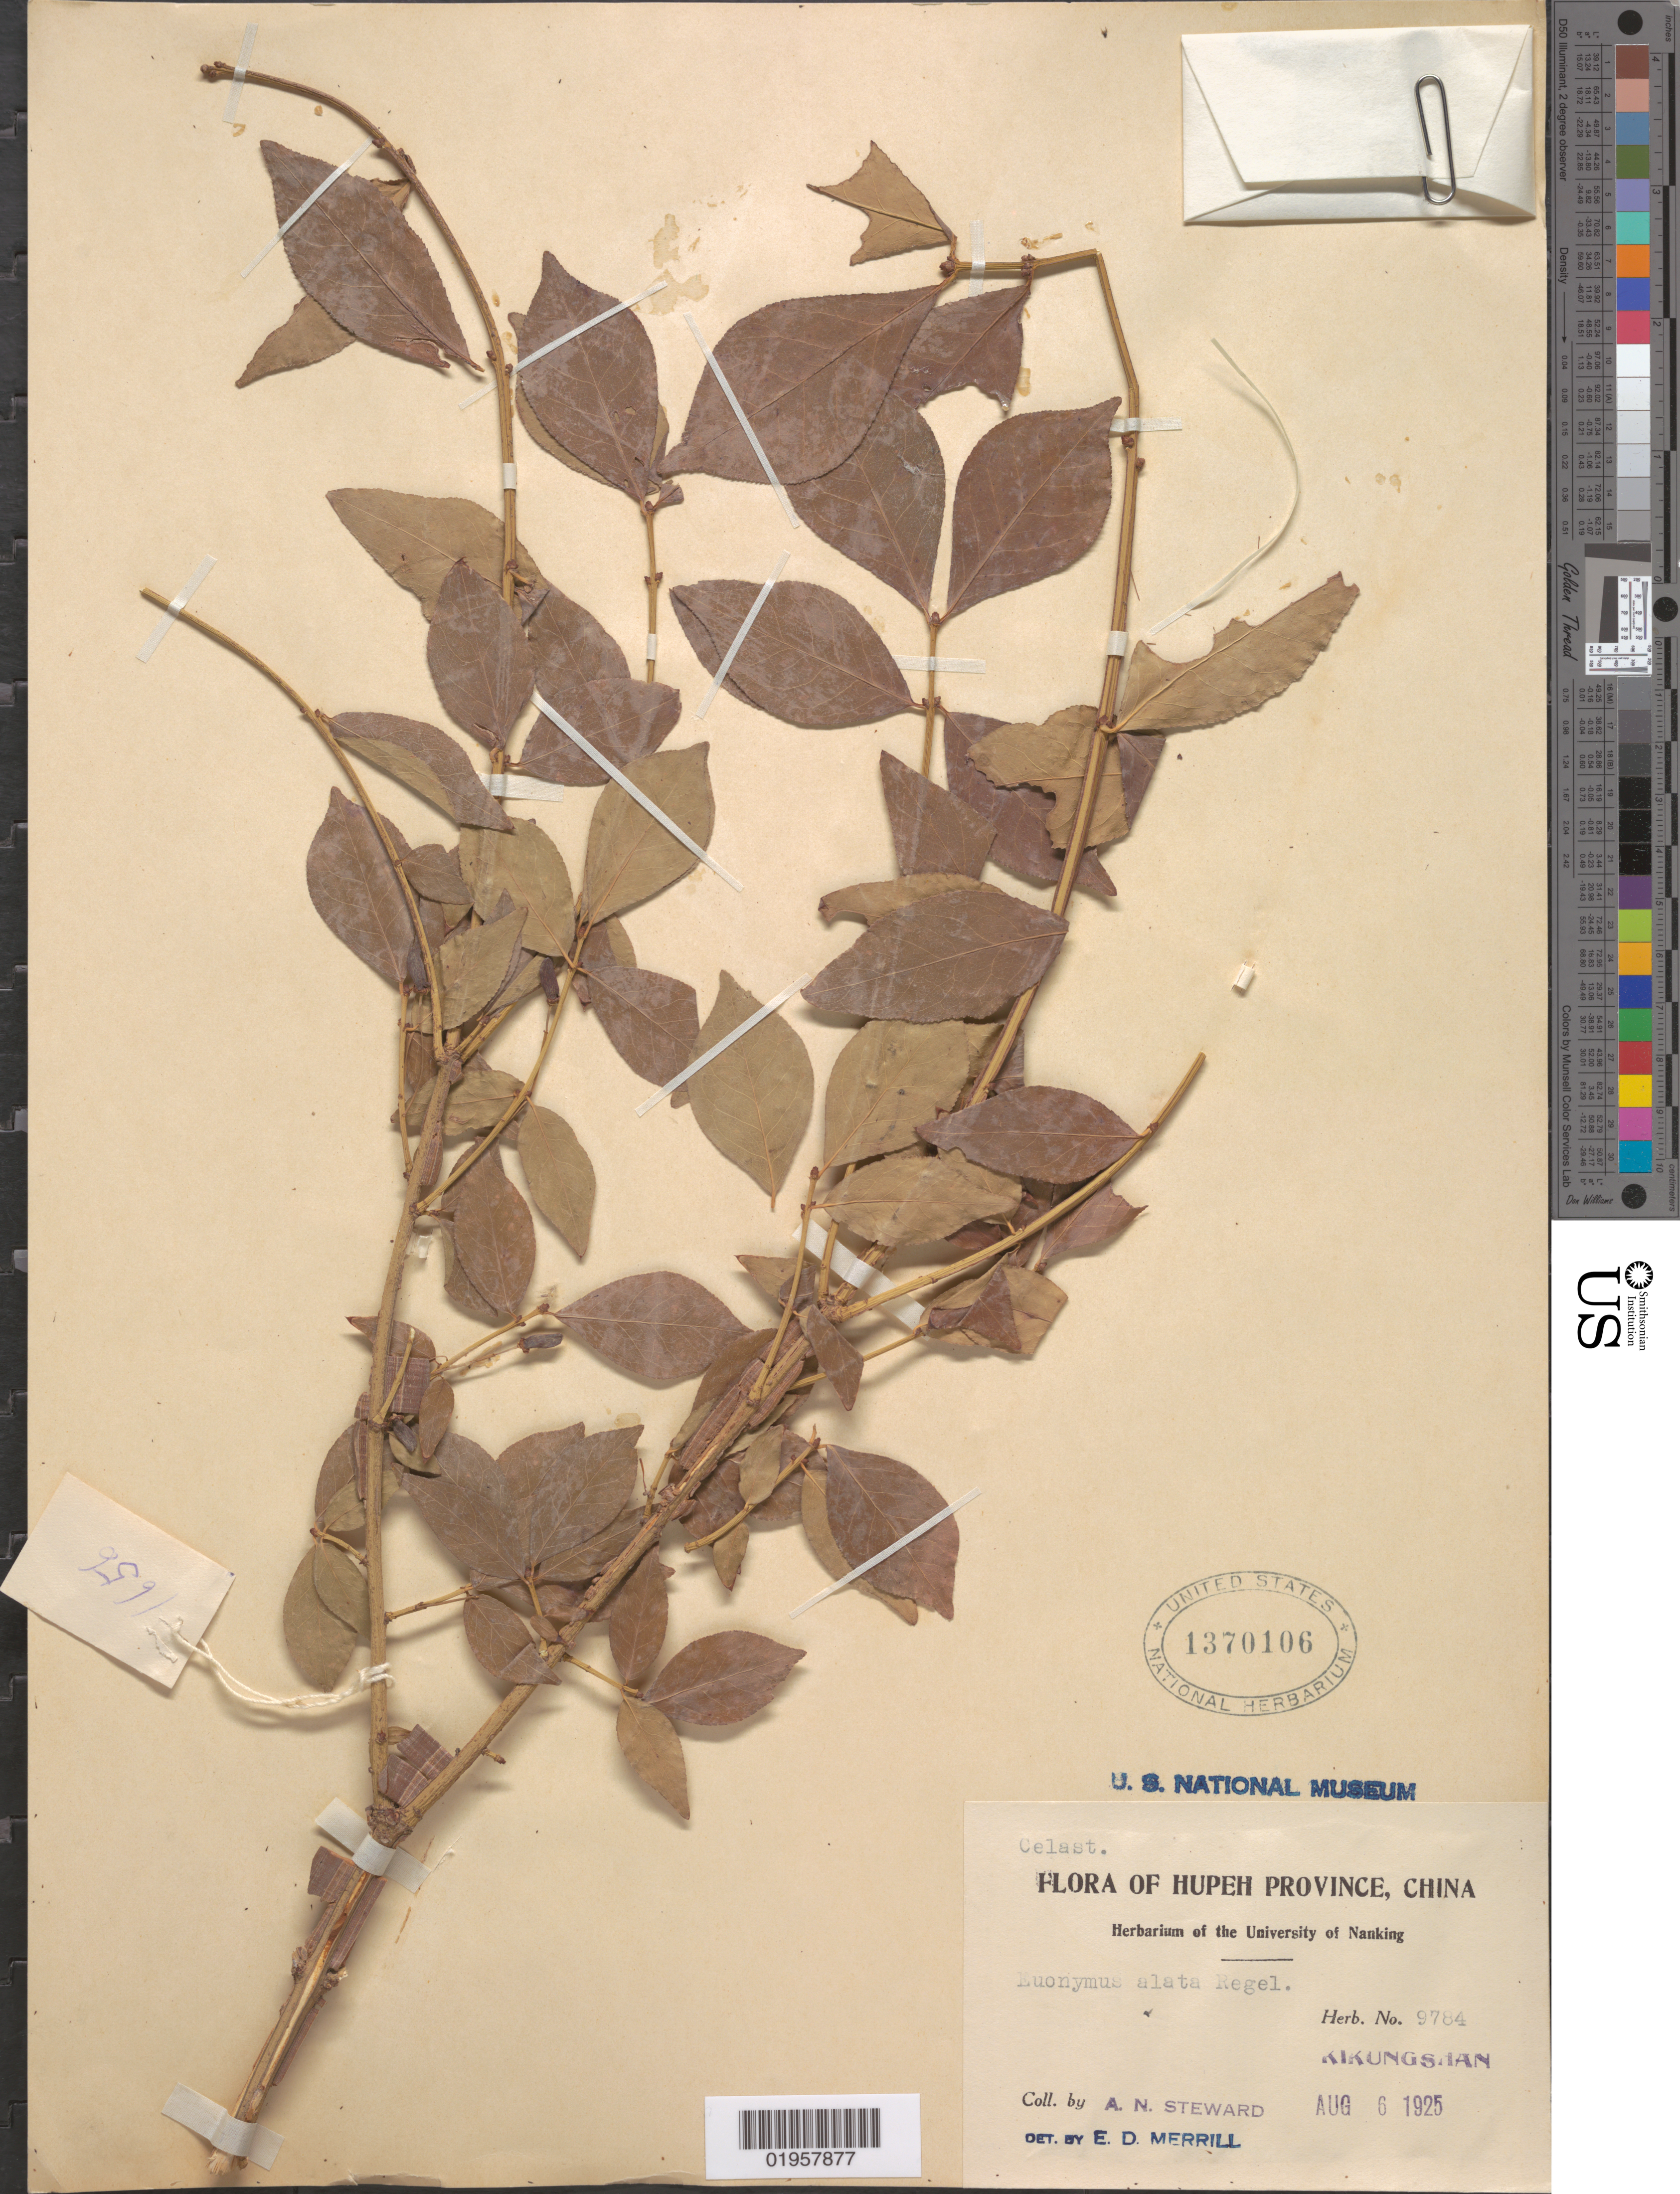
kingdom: Plantae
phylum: Tracheophyta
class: Magnoliopsida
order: Celastrales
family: Celastraceae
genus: Euonymus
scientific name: Euonymus alatus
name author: (Thunb.) Siebold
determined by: Merrill, Elmer D.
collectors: A. Steward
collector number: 9784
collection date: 1925-08-06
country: China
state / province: Hubei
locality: Hupeh [Hubei] Province. Kikungshan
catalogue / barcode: US 1370106